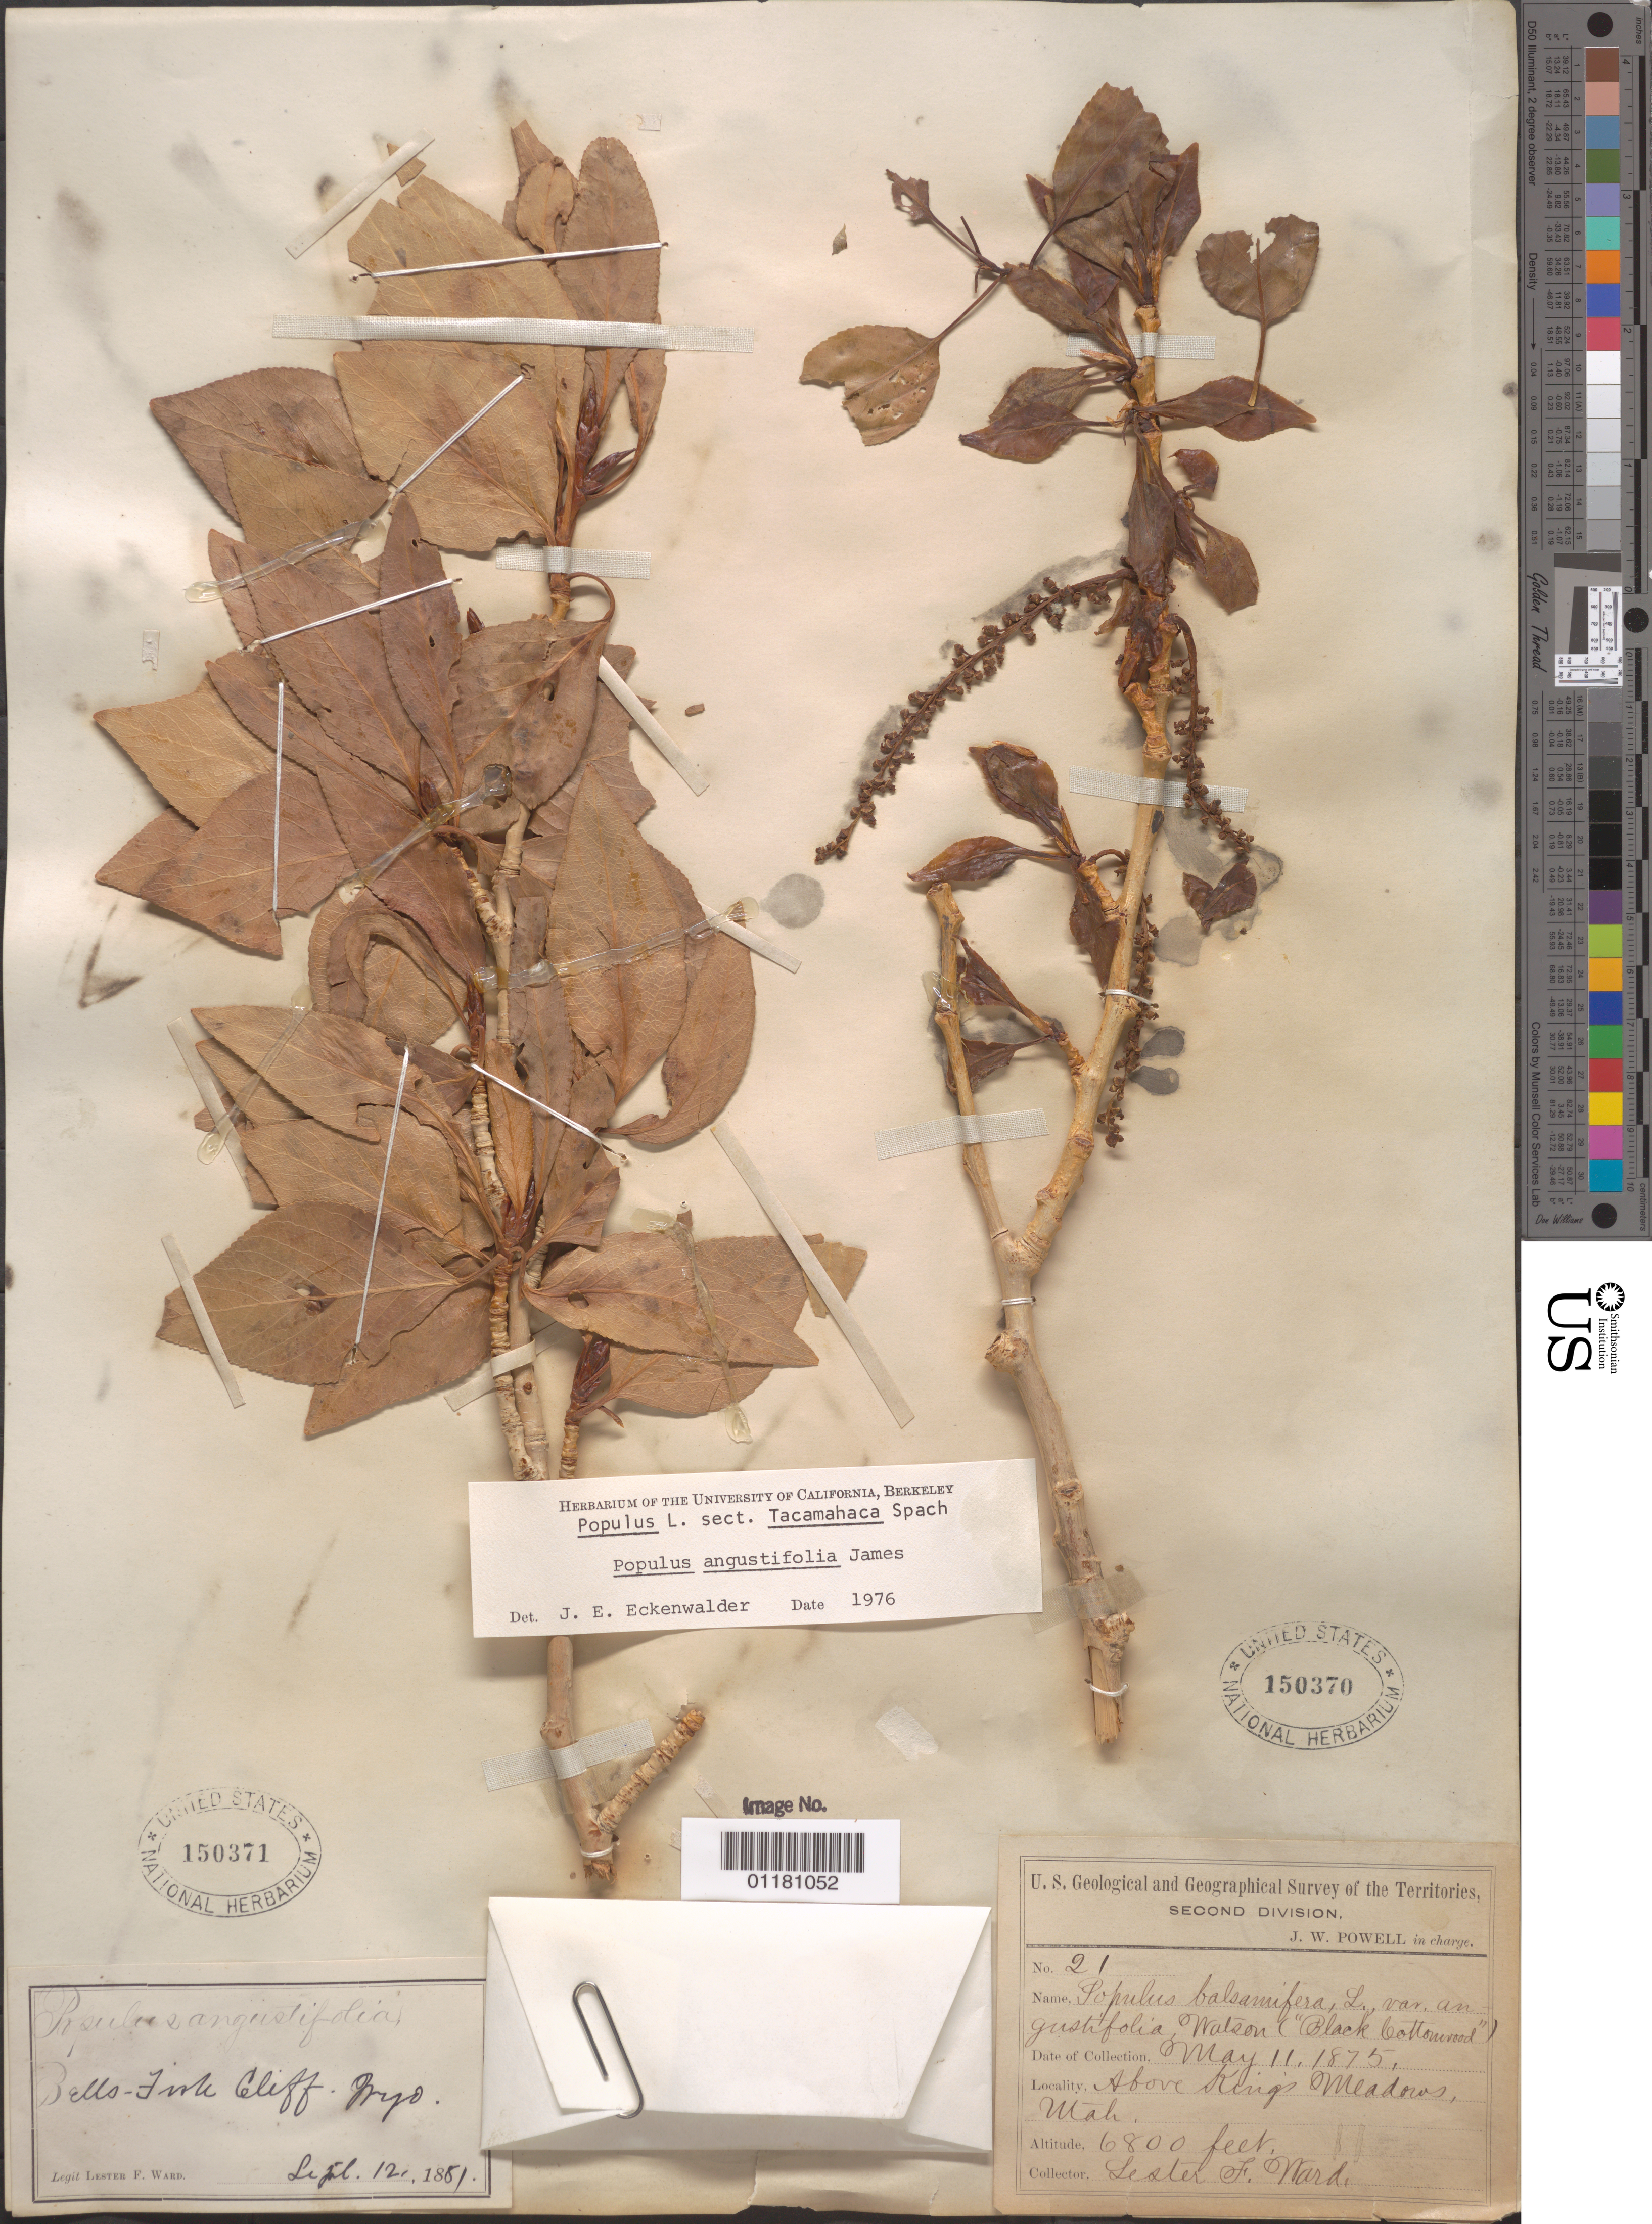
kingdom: Plantae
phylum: Tracheophyta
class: Magnoliopsida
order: Malpighiales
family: Salicaceae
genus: Populus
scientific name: Populus angustifolia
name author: E. James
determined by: Eckenwalder, James E.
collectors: L. F. Ward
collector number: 21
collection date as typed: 11 May 1875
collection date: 1875-05-11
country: United States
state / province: Utah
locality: Above King's Meadows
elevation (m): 2073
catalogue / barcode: US 150370